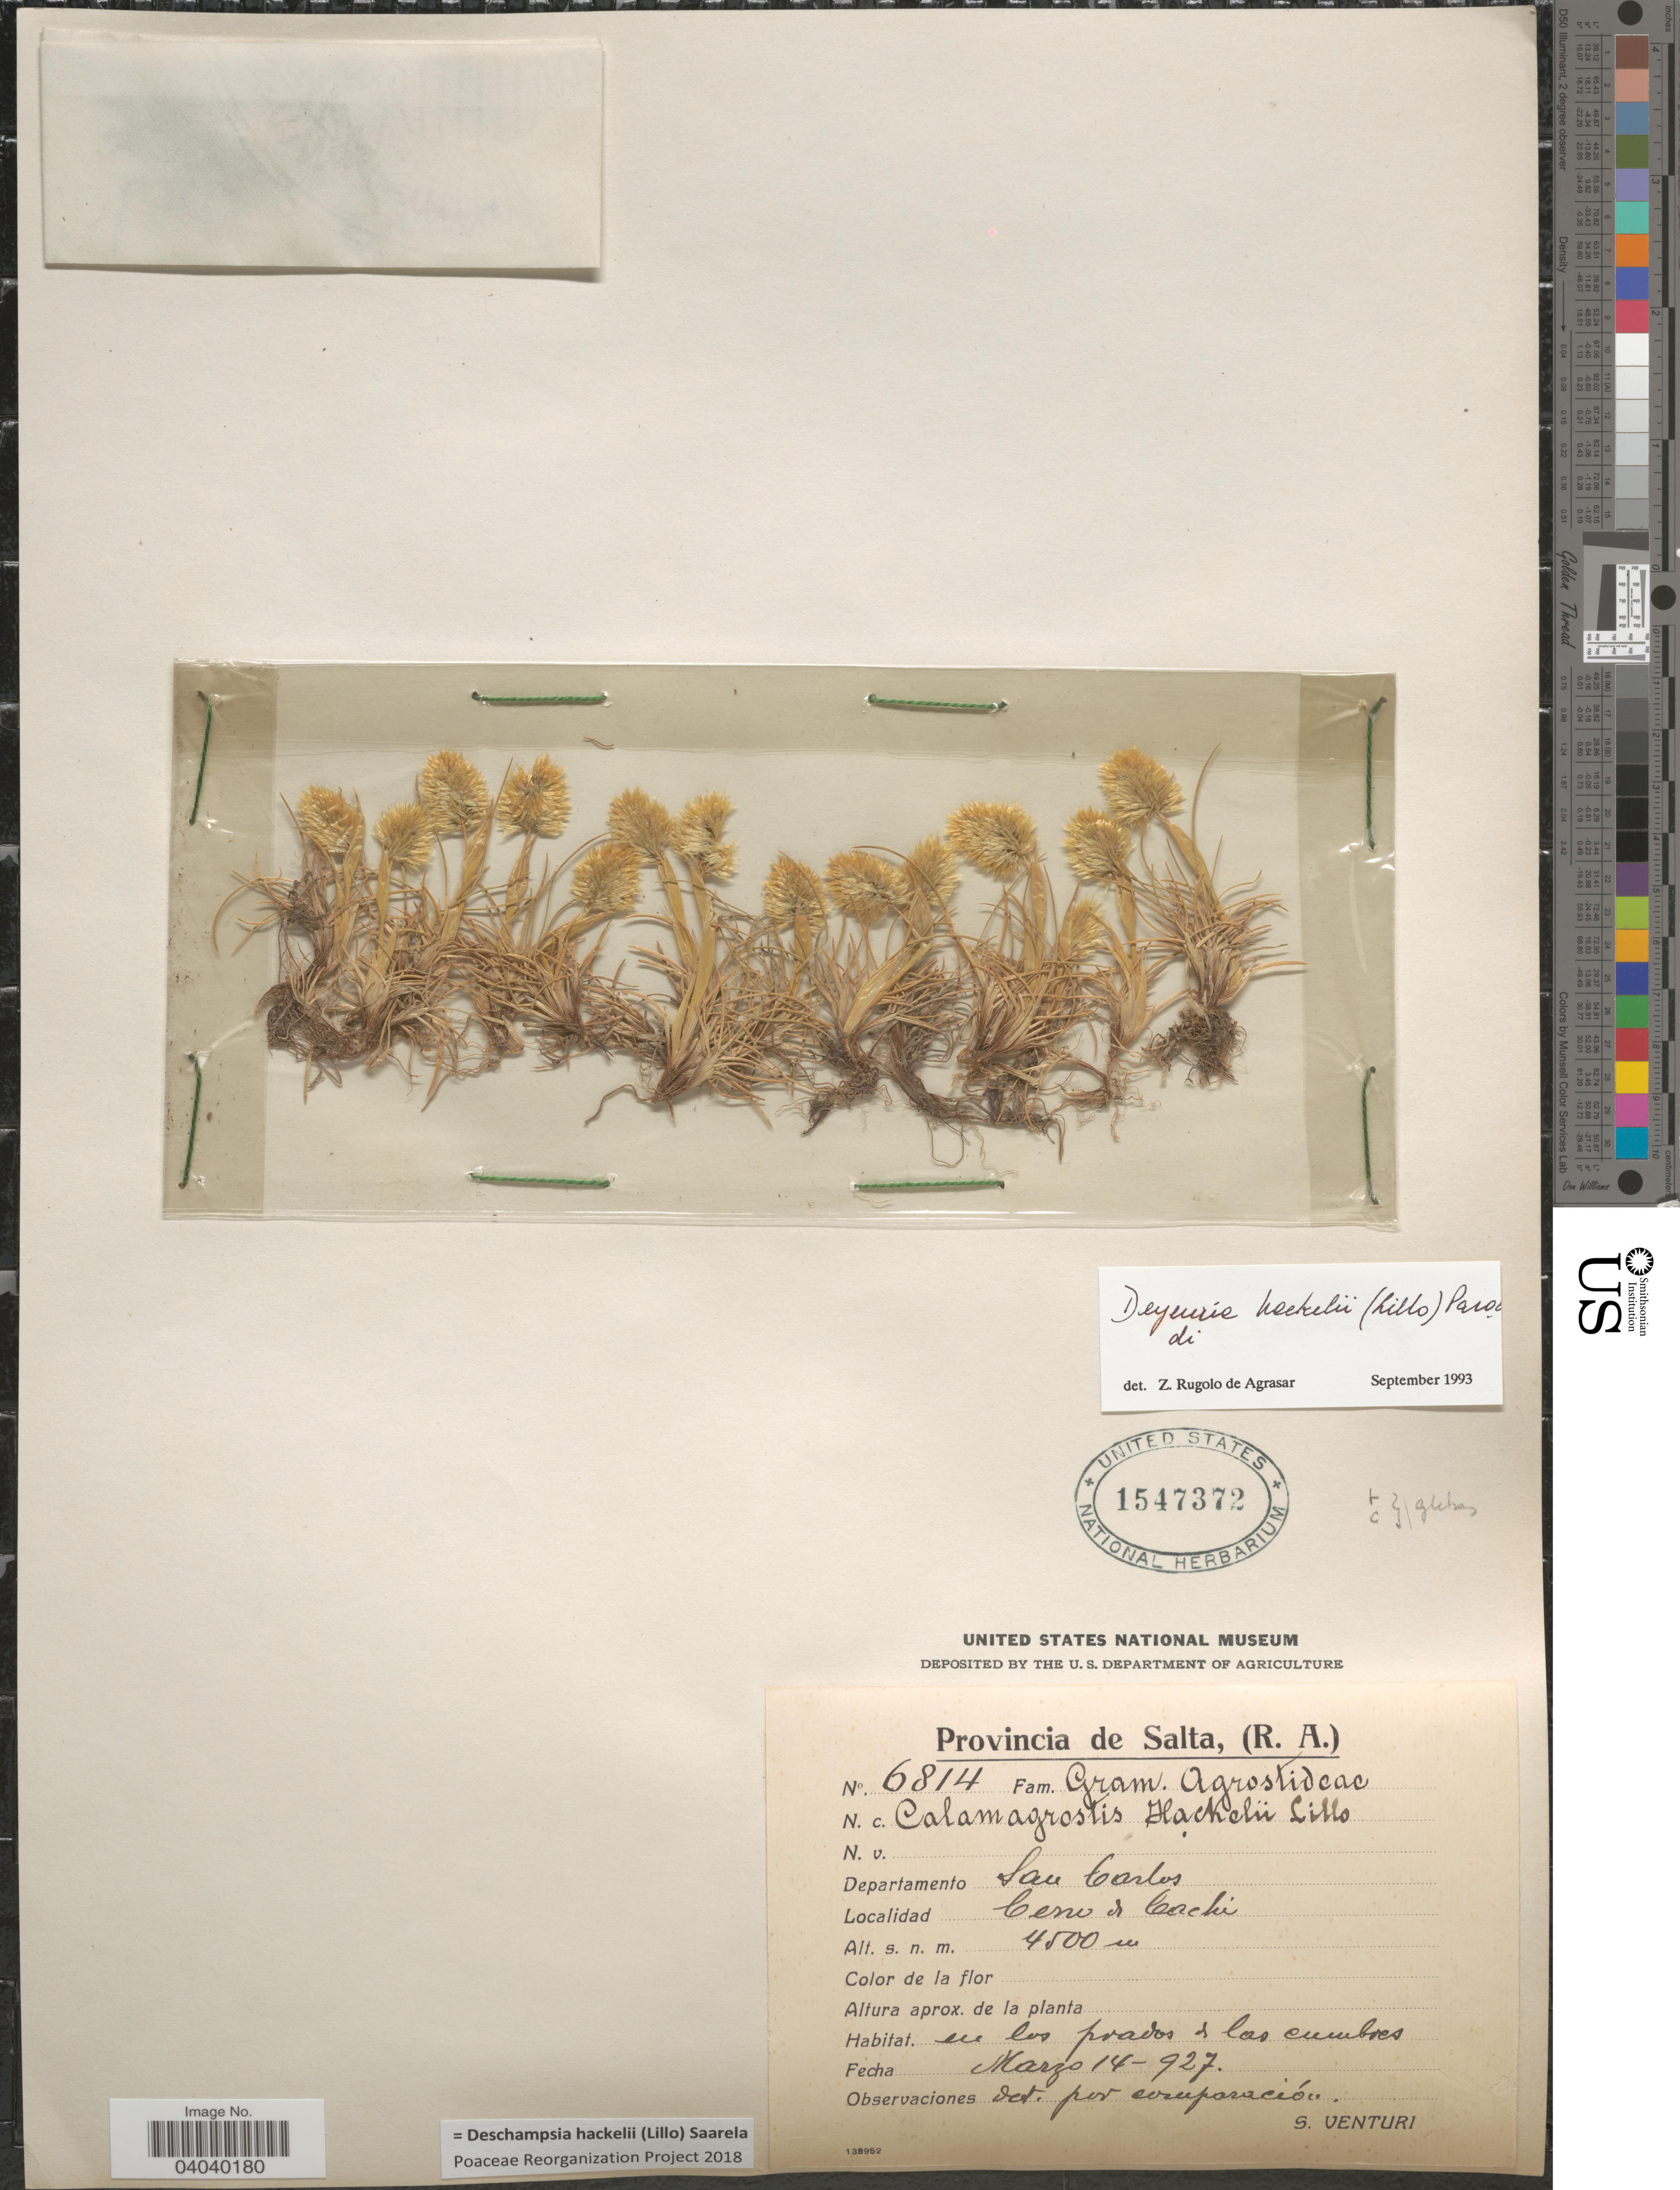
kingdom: Plantae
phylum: Tracheophyta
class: Liliopsida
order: Poales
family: Poaceae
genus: Deschampsia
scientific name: Deschampsia hackelii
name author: (Lillo) Saarela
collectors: S. Venturi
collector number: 6814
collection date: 1927-03-14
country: Argentina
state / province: Salta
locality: Departamento San Carlos. Cerro de Cachi.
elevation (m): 4500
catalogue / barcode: US 1547372